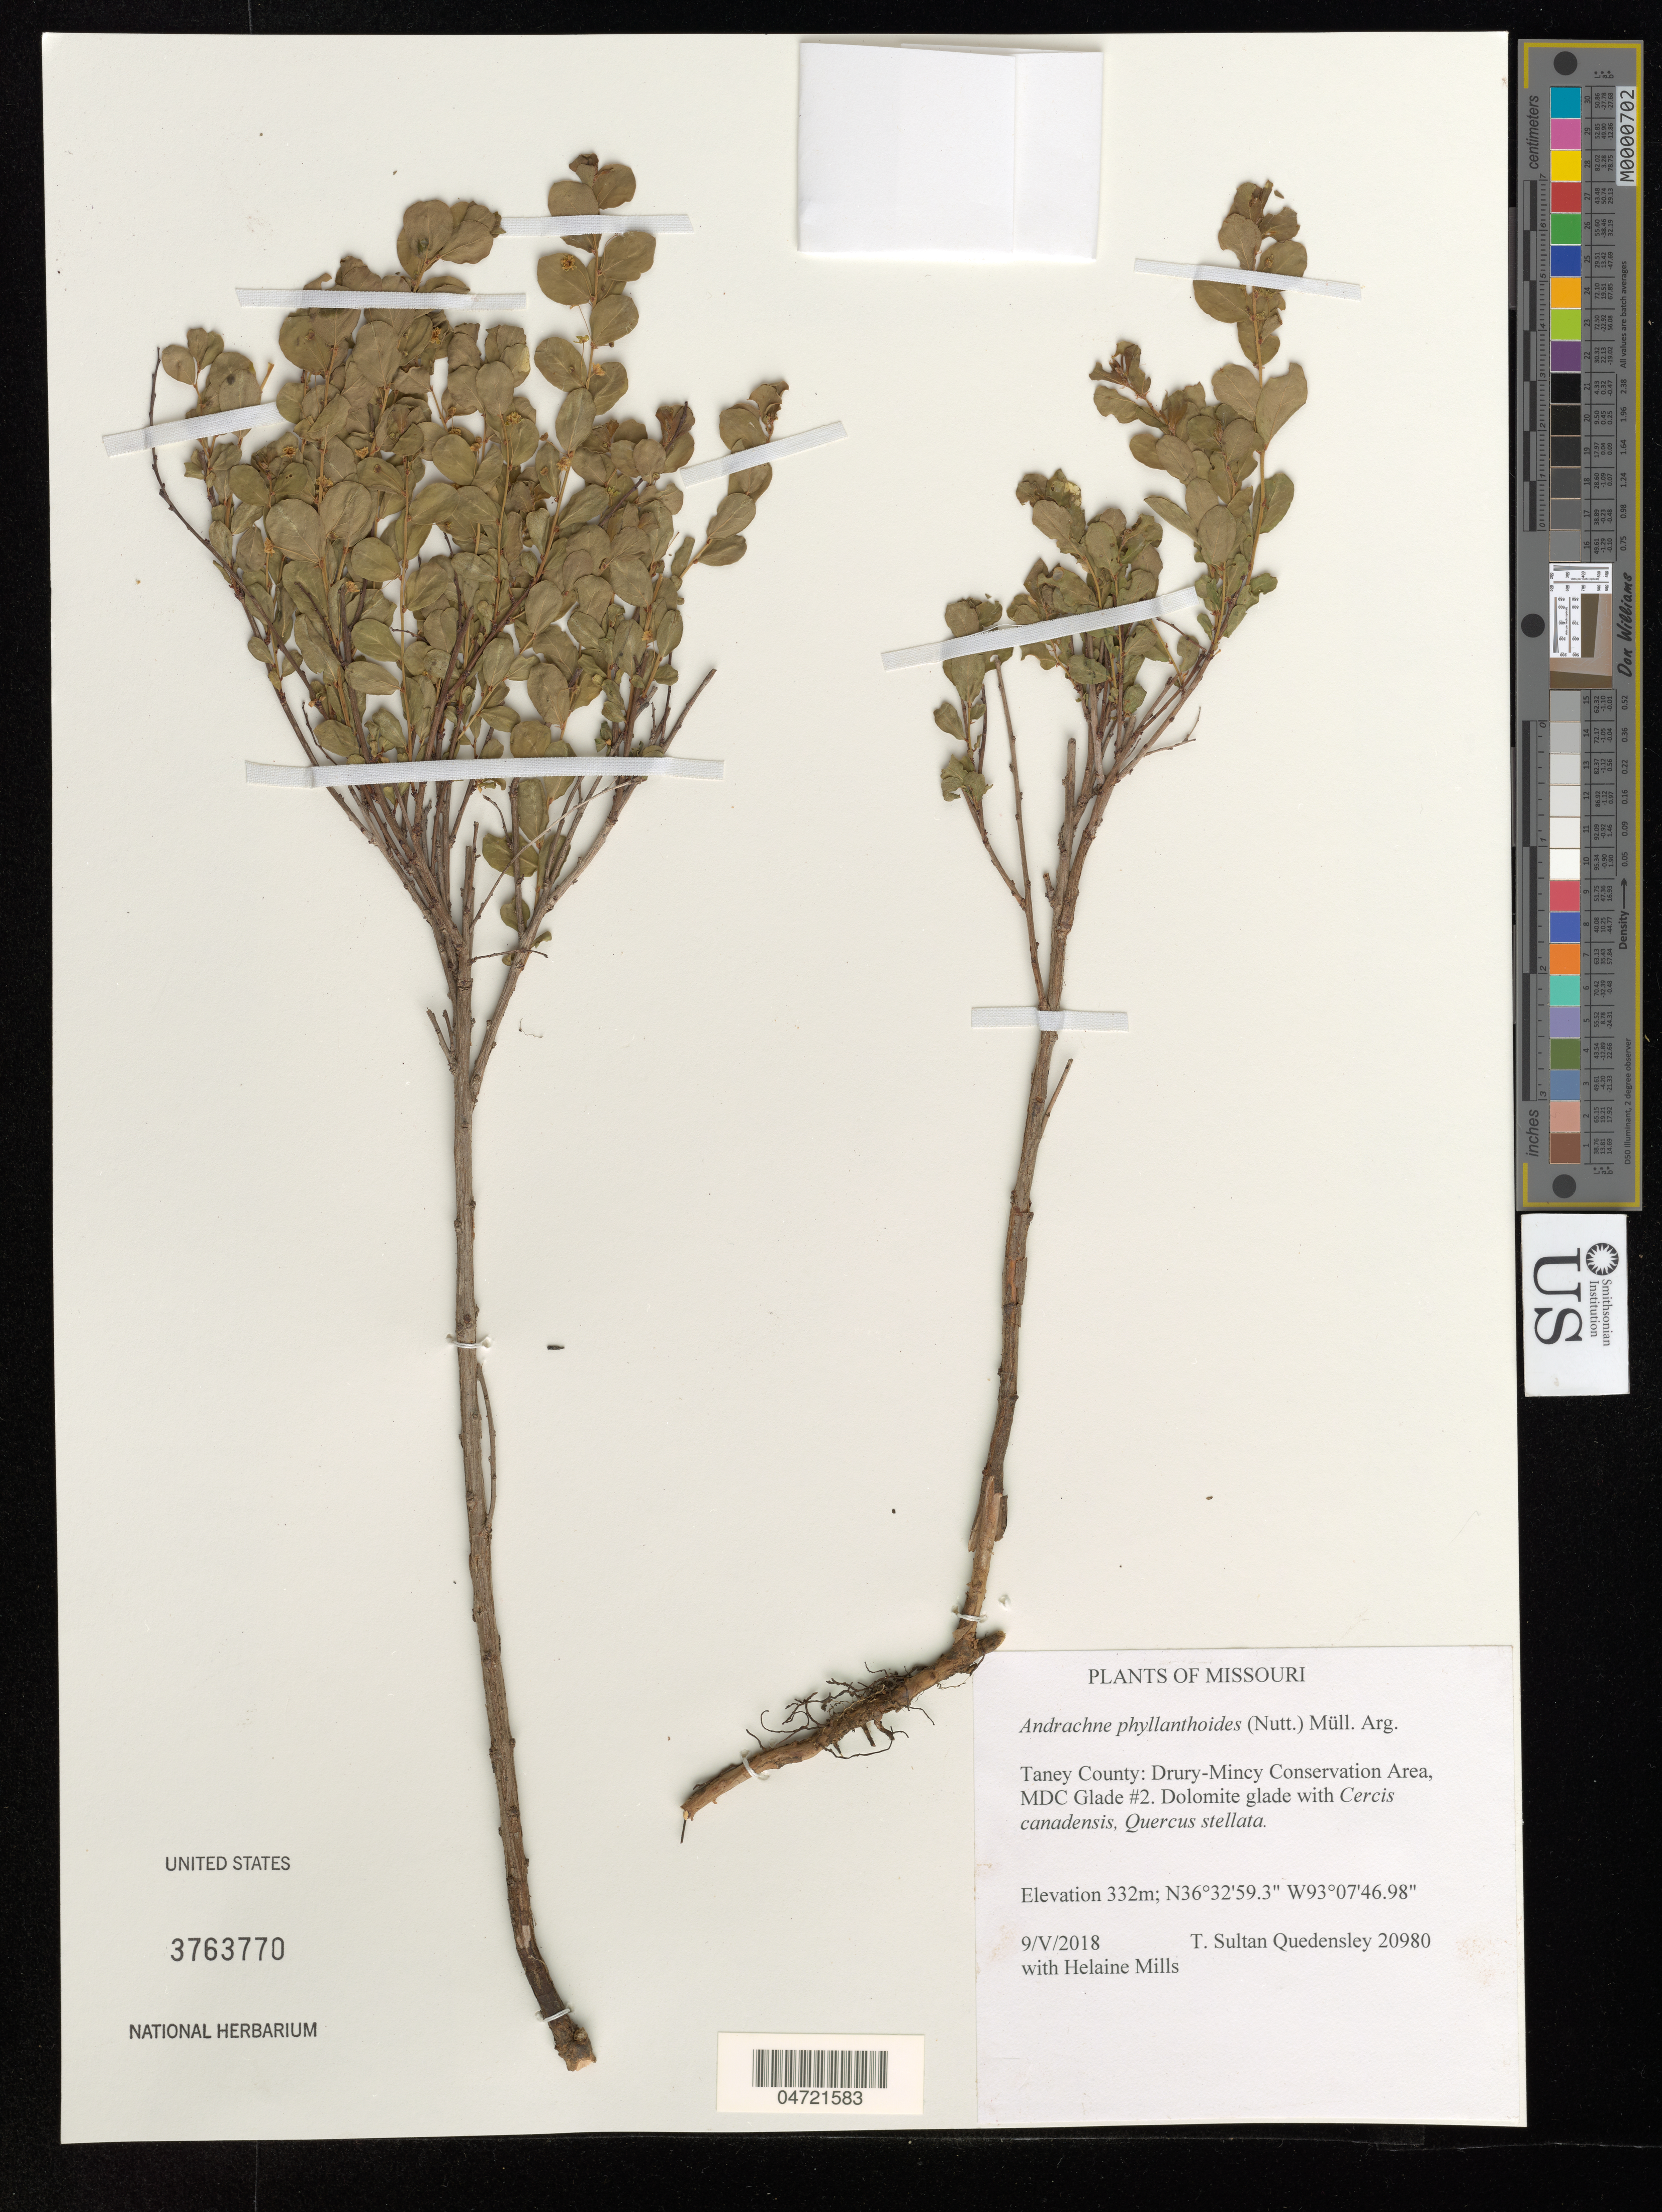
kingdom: Plantae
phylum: Tracheophyta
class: Magnoliopsida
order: Malpighiales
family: Phyllanthaceae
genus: Andrachne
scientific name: Andrachne phyllanthoides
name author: (Nutt.) Müll. Arg.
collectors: T. S. Quedensley & H. Mills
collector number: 20980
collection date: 2018-05-09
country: United States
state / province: Missouri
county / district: Taney County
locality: Drury-Mincy Conservation Area, MDC Glade #2.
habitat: Dolomite glade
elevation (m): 332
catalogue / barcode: US 3763770